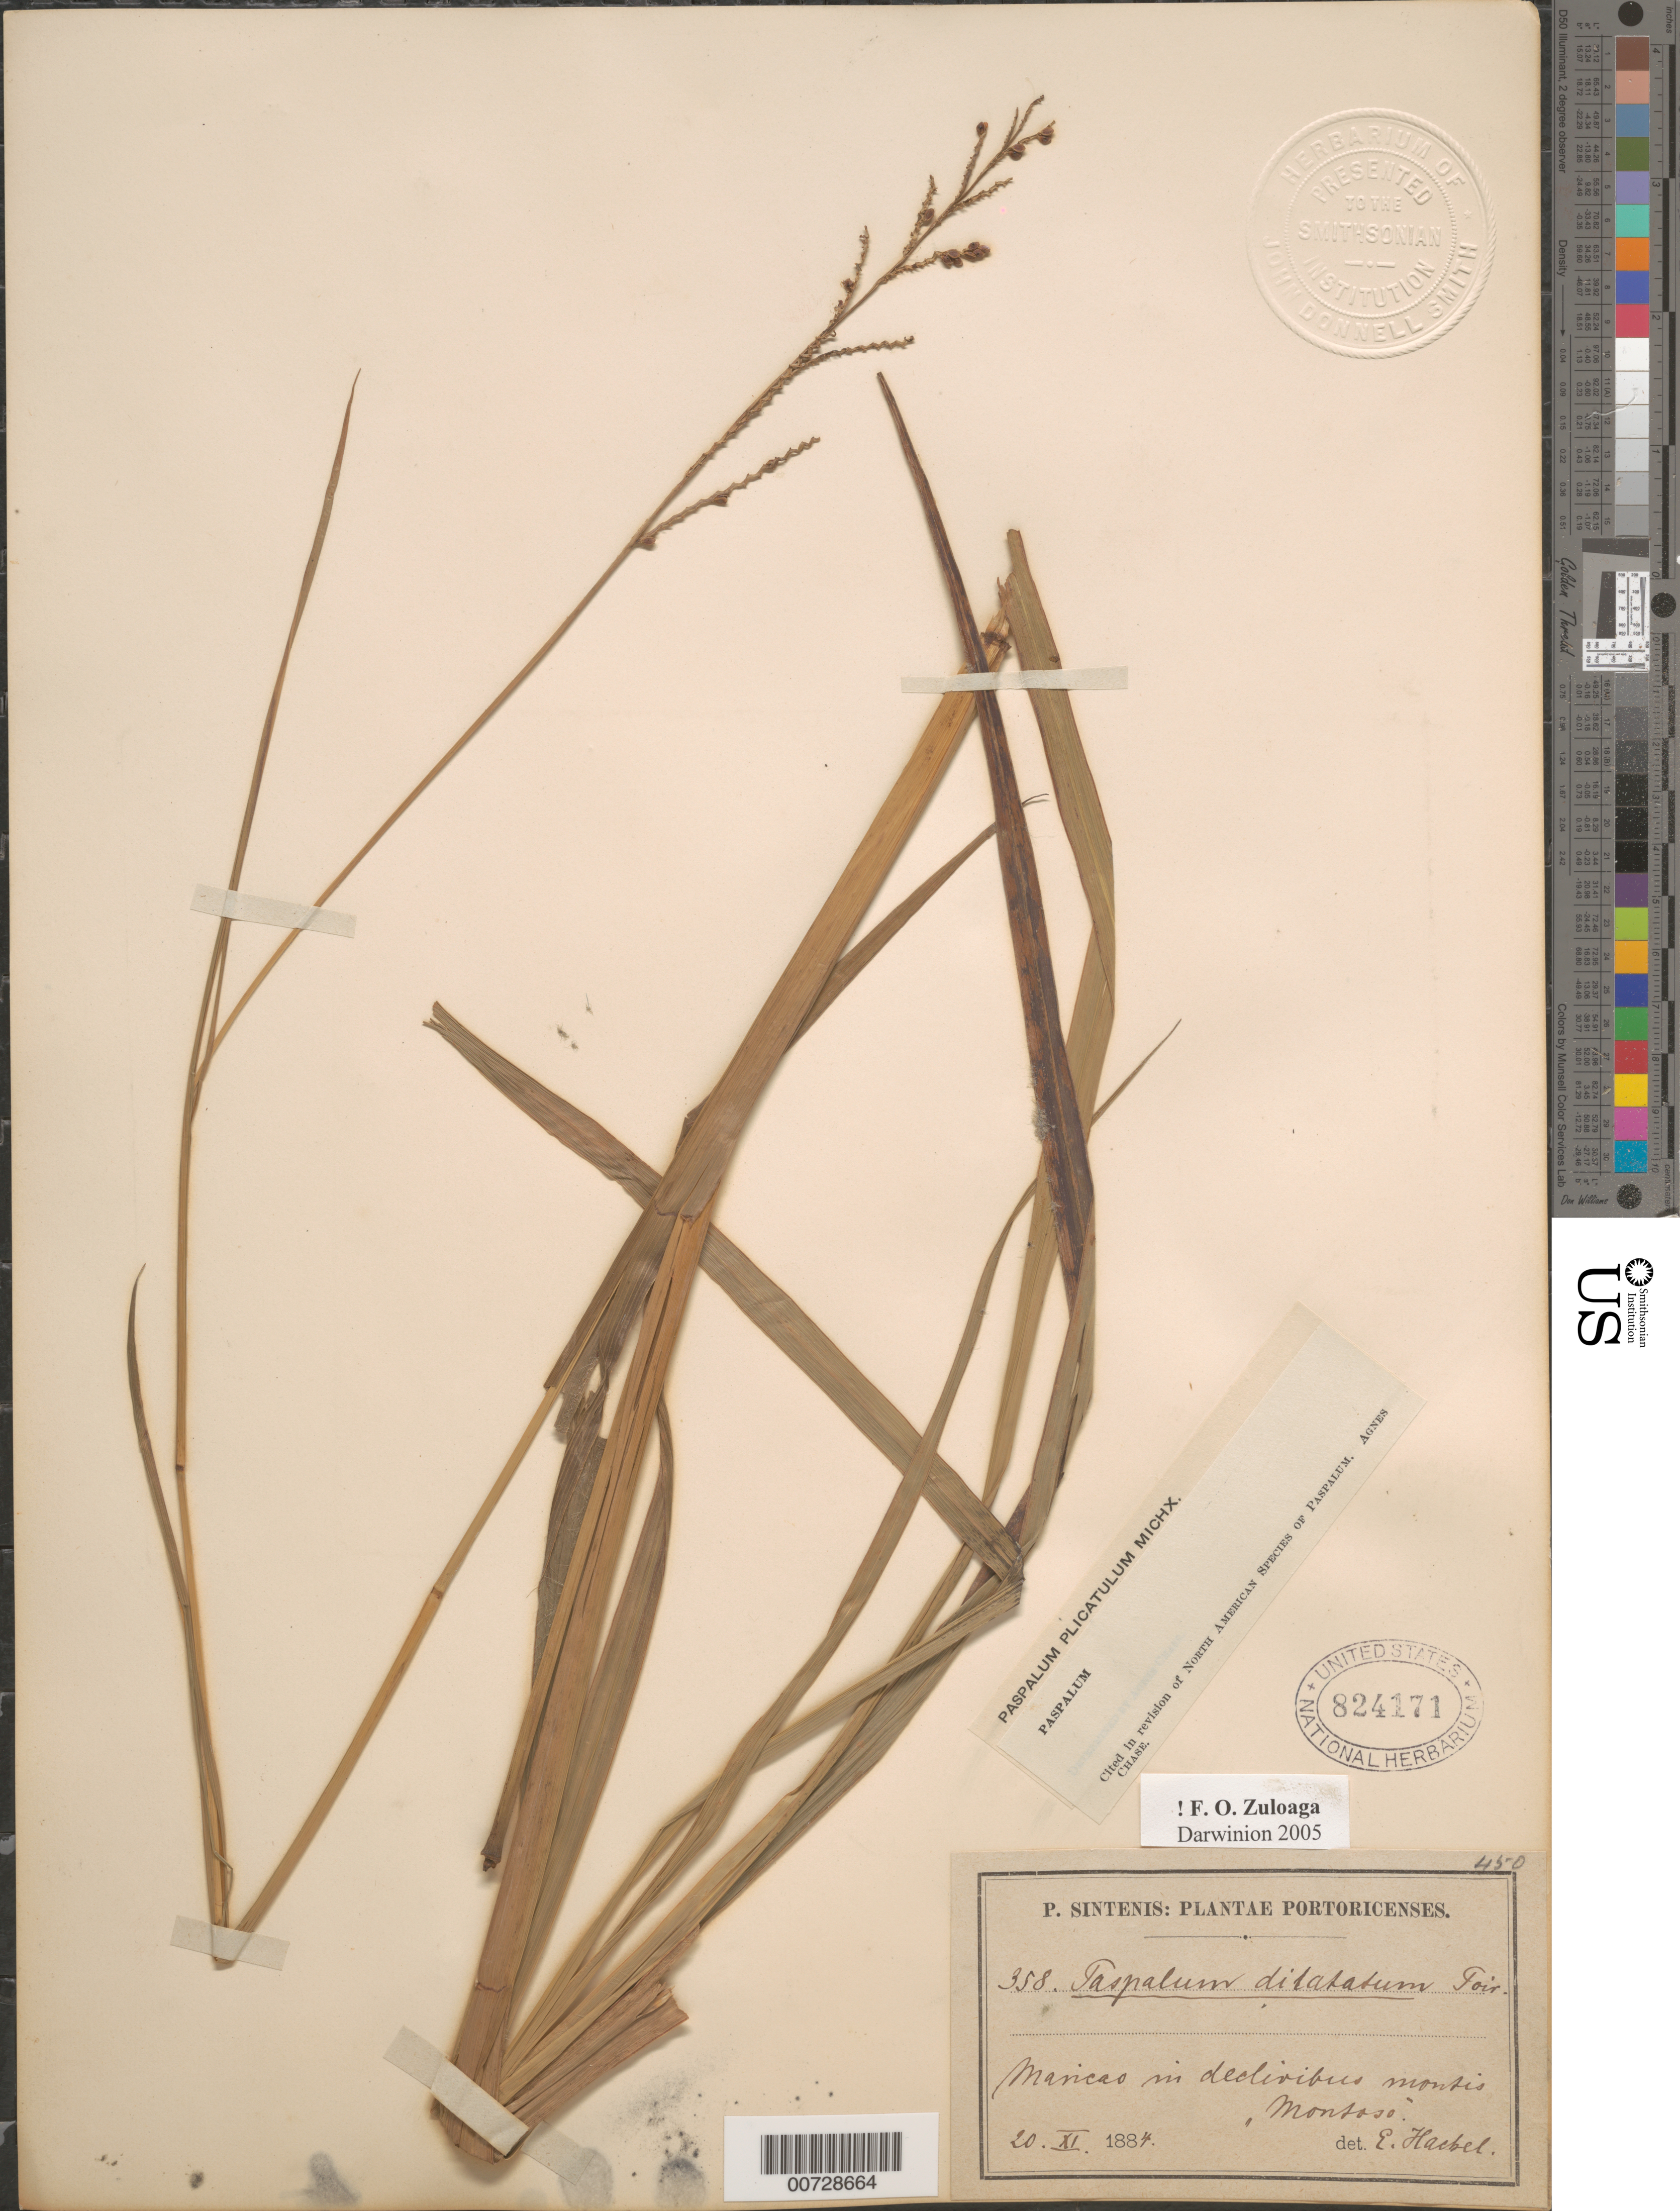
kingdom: Plantae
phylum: Tracheophyta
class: Liliopsida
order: Poales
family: Poaceae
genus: Paspalum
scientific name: Paspalum plicatulum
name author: Michx.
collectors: P. Sintenis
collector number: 358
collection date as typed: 20 Nov 1884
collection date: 1884-11-20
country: Puerto Rico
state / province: Maricao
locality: Montis "Montoso"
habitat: In declivibus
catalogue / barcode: US 824171